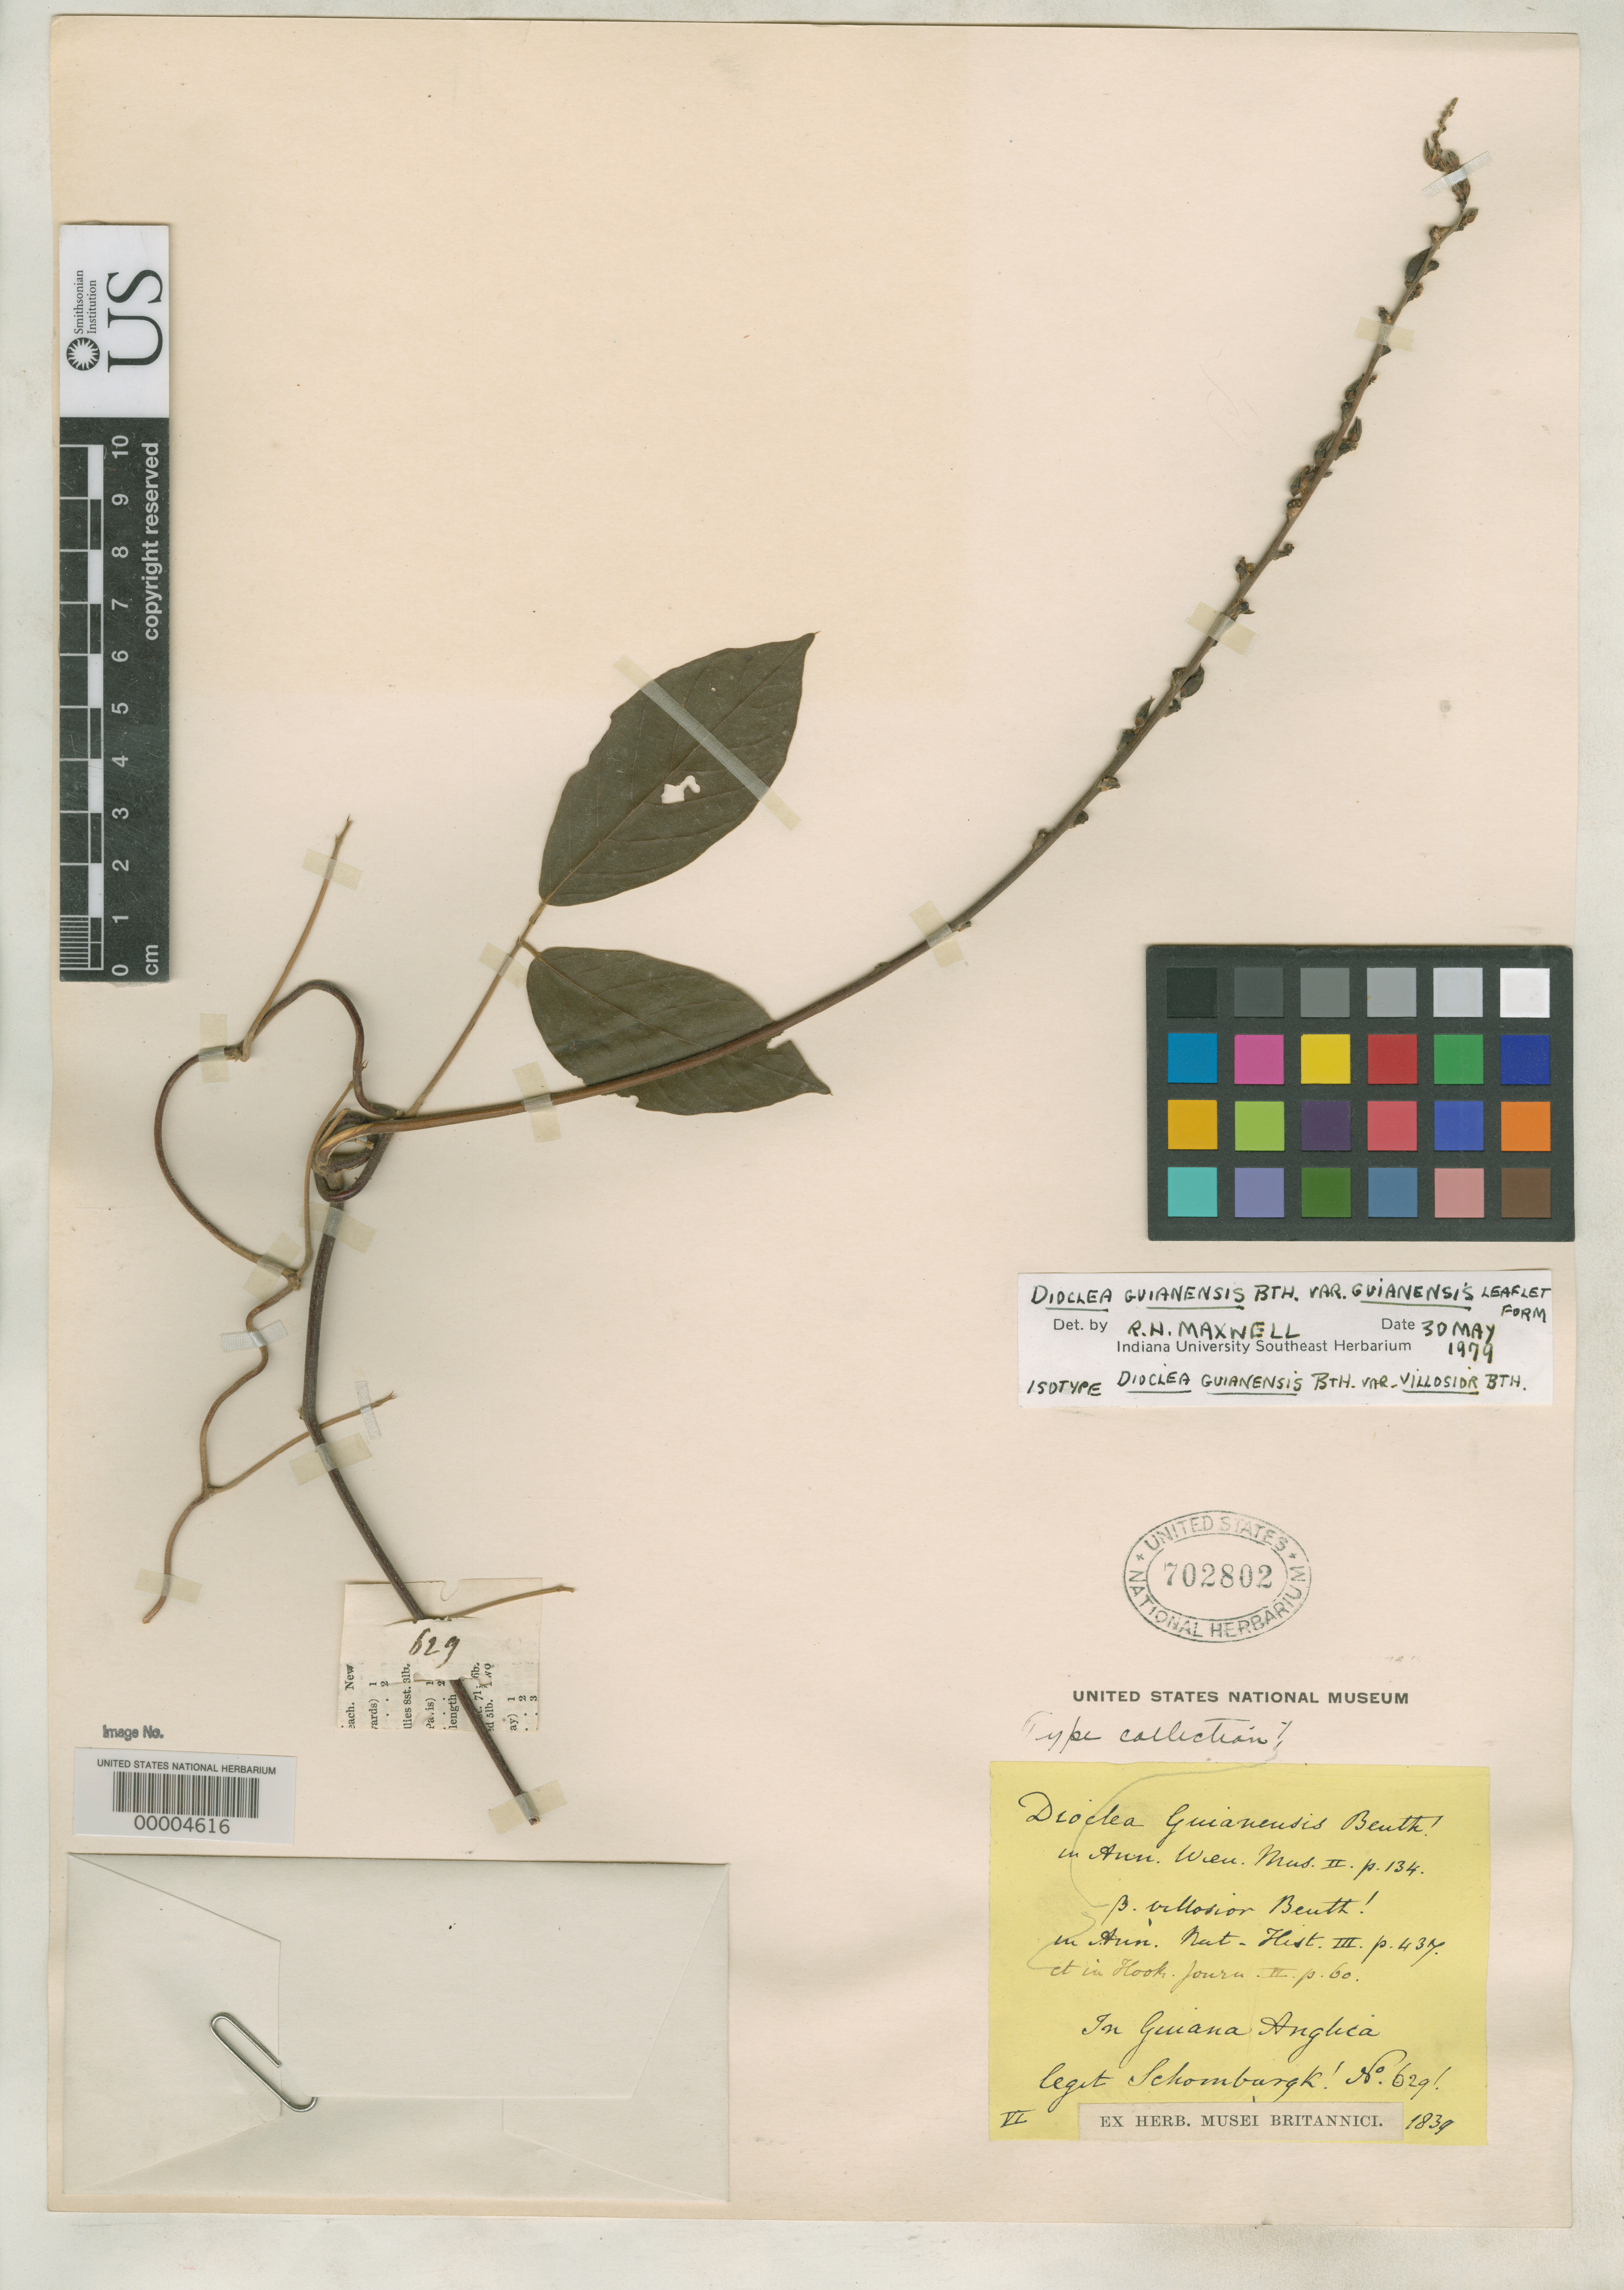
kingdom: Plantae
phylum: Tracheophyta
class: Magnoliopsida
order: Fabales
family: Fabaceae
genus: Dioclea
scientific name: Dioclea guianensis var. villosior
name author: Benth.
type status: Isotype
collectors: R. H. Schomburgk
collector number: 629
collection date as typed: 1839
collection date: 1839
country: Guyana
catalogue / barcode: US 702802